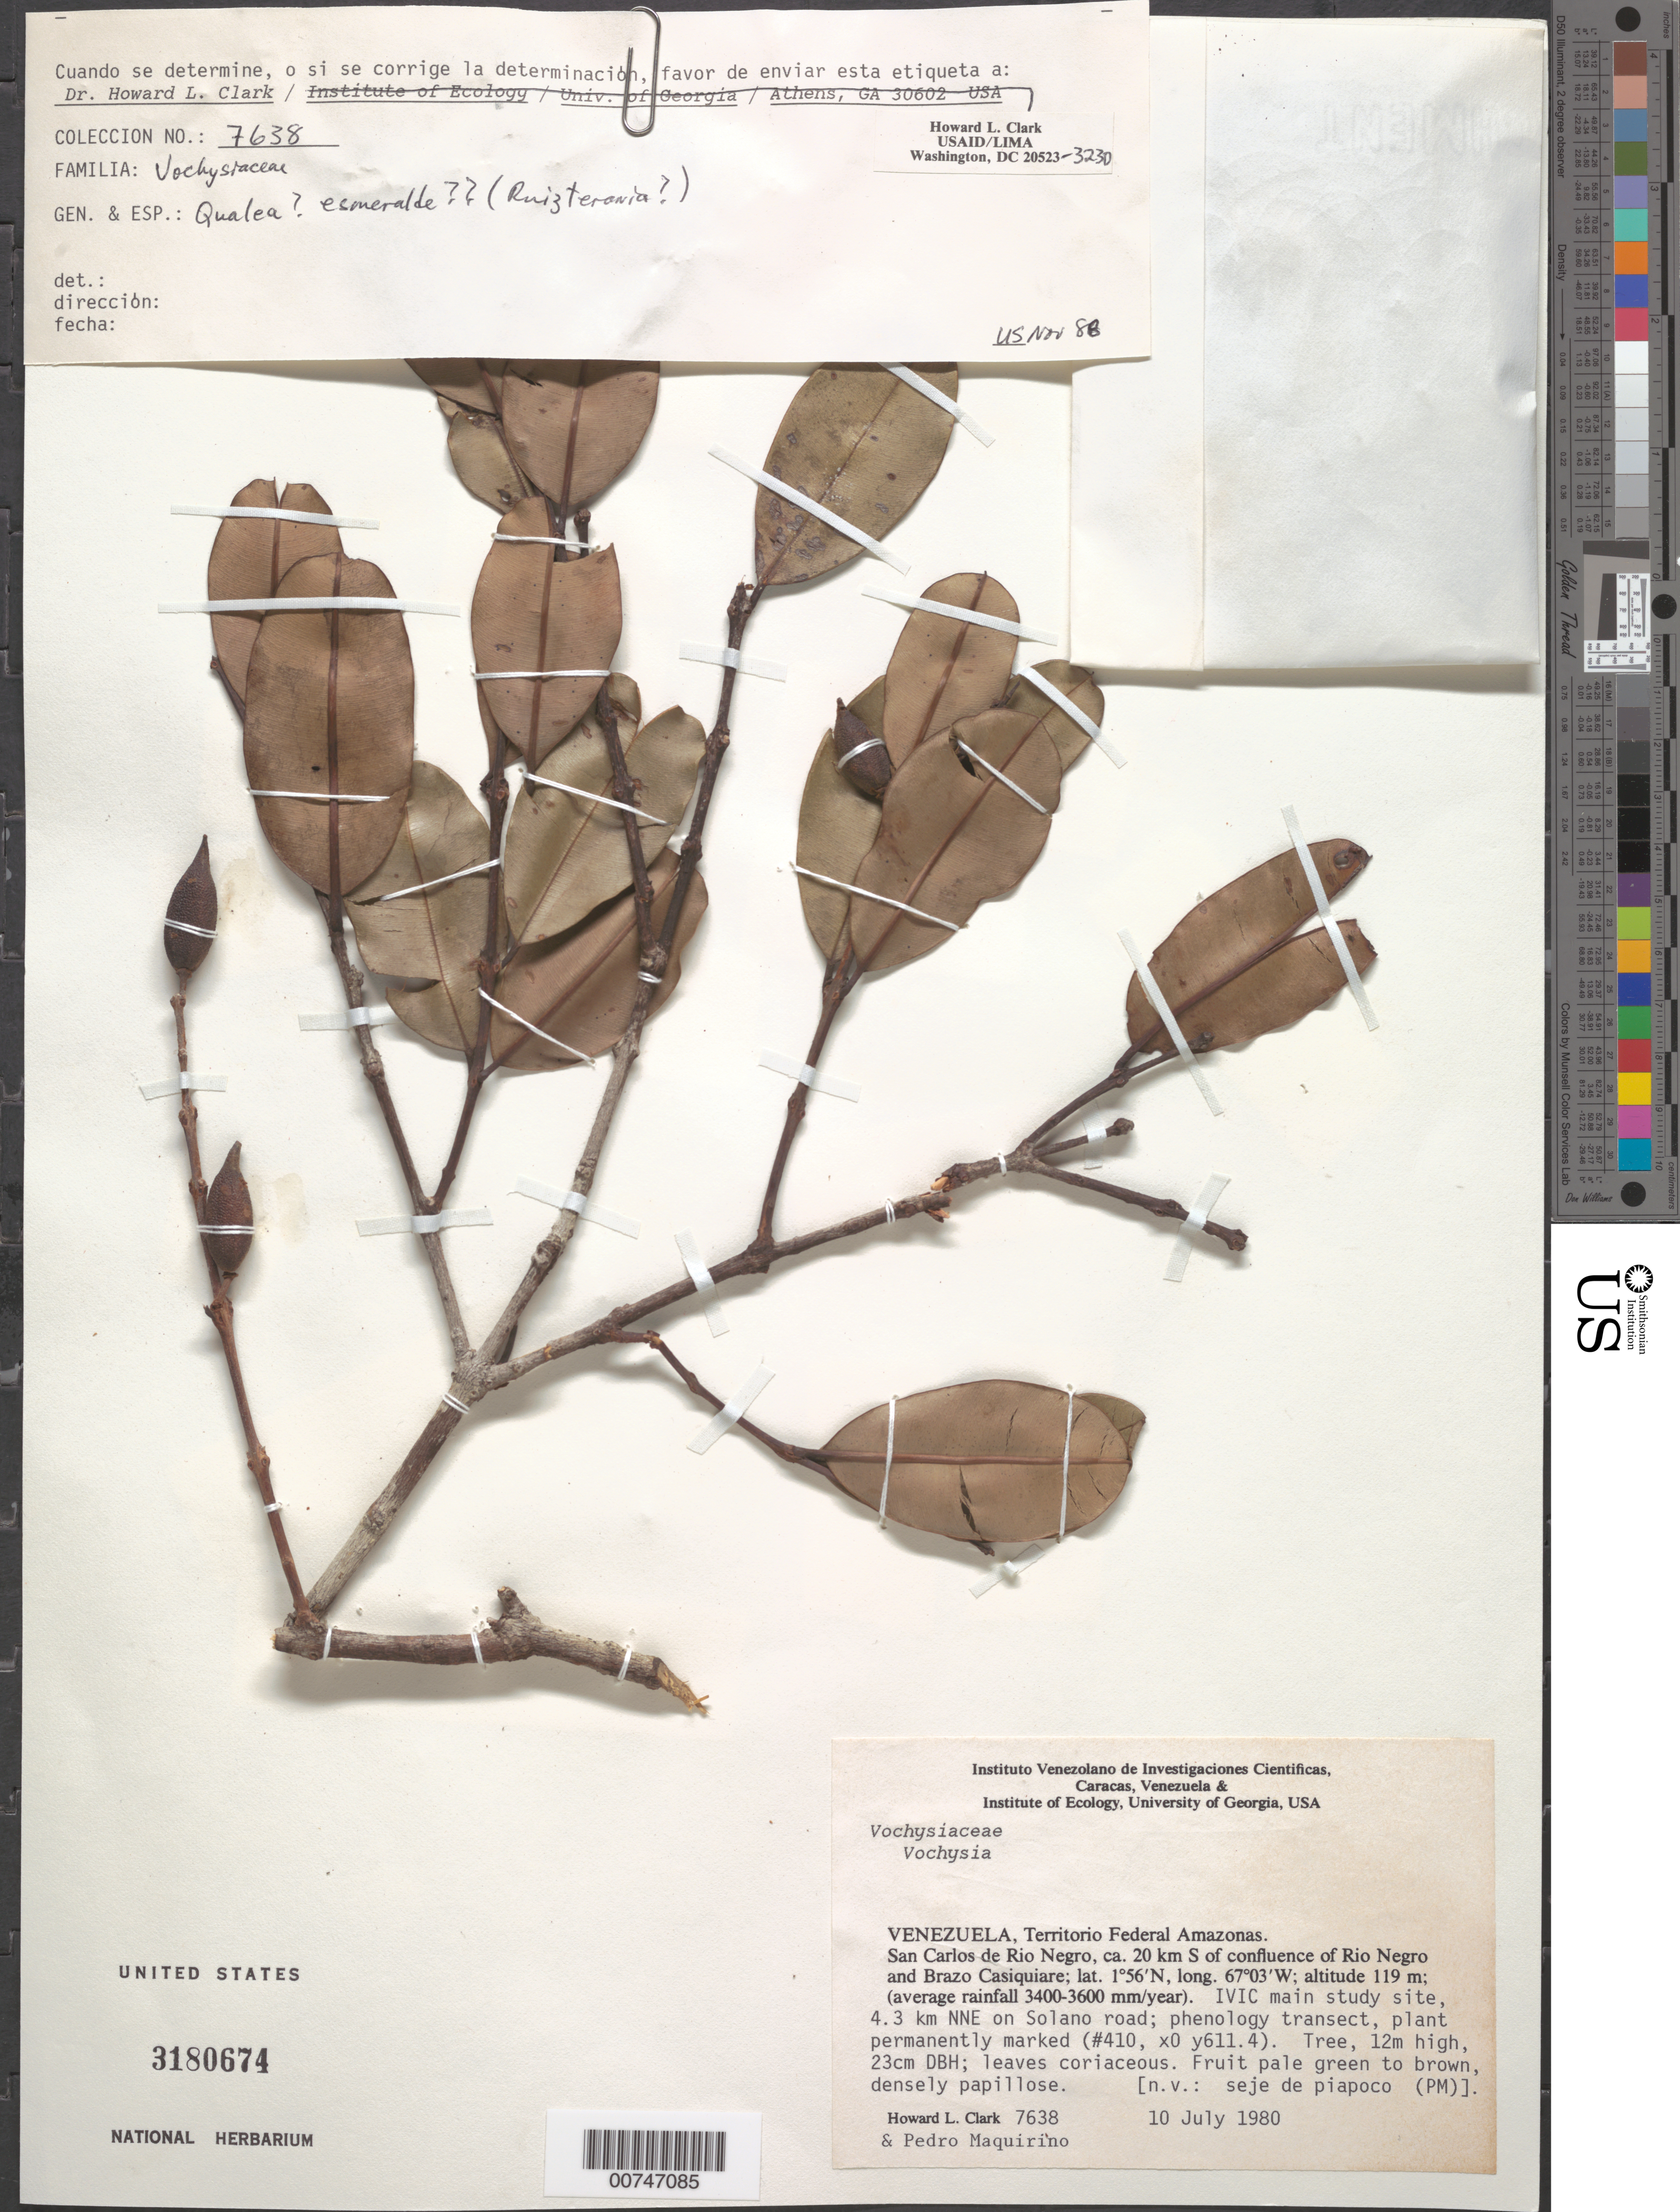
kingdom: Plantae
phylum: Tracheophyta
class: Magnoliopsida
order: Myrtales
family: Vochysiaceae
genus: Qualea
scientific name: Qualea sp.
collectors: H. L. Clark & P. Maquirino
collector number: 7638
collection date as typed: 10-Jul-80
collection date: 1980-07-10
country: Venezuela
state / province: Amazonas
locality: San Carlos de Río Negro, ca. 20 km S of confluence of Río Negro and Brazo Casiquiare, IVIC main study site, 4.3 km NNE on Solano road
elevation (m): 119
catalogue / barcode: US 3180674